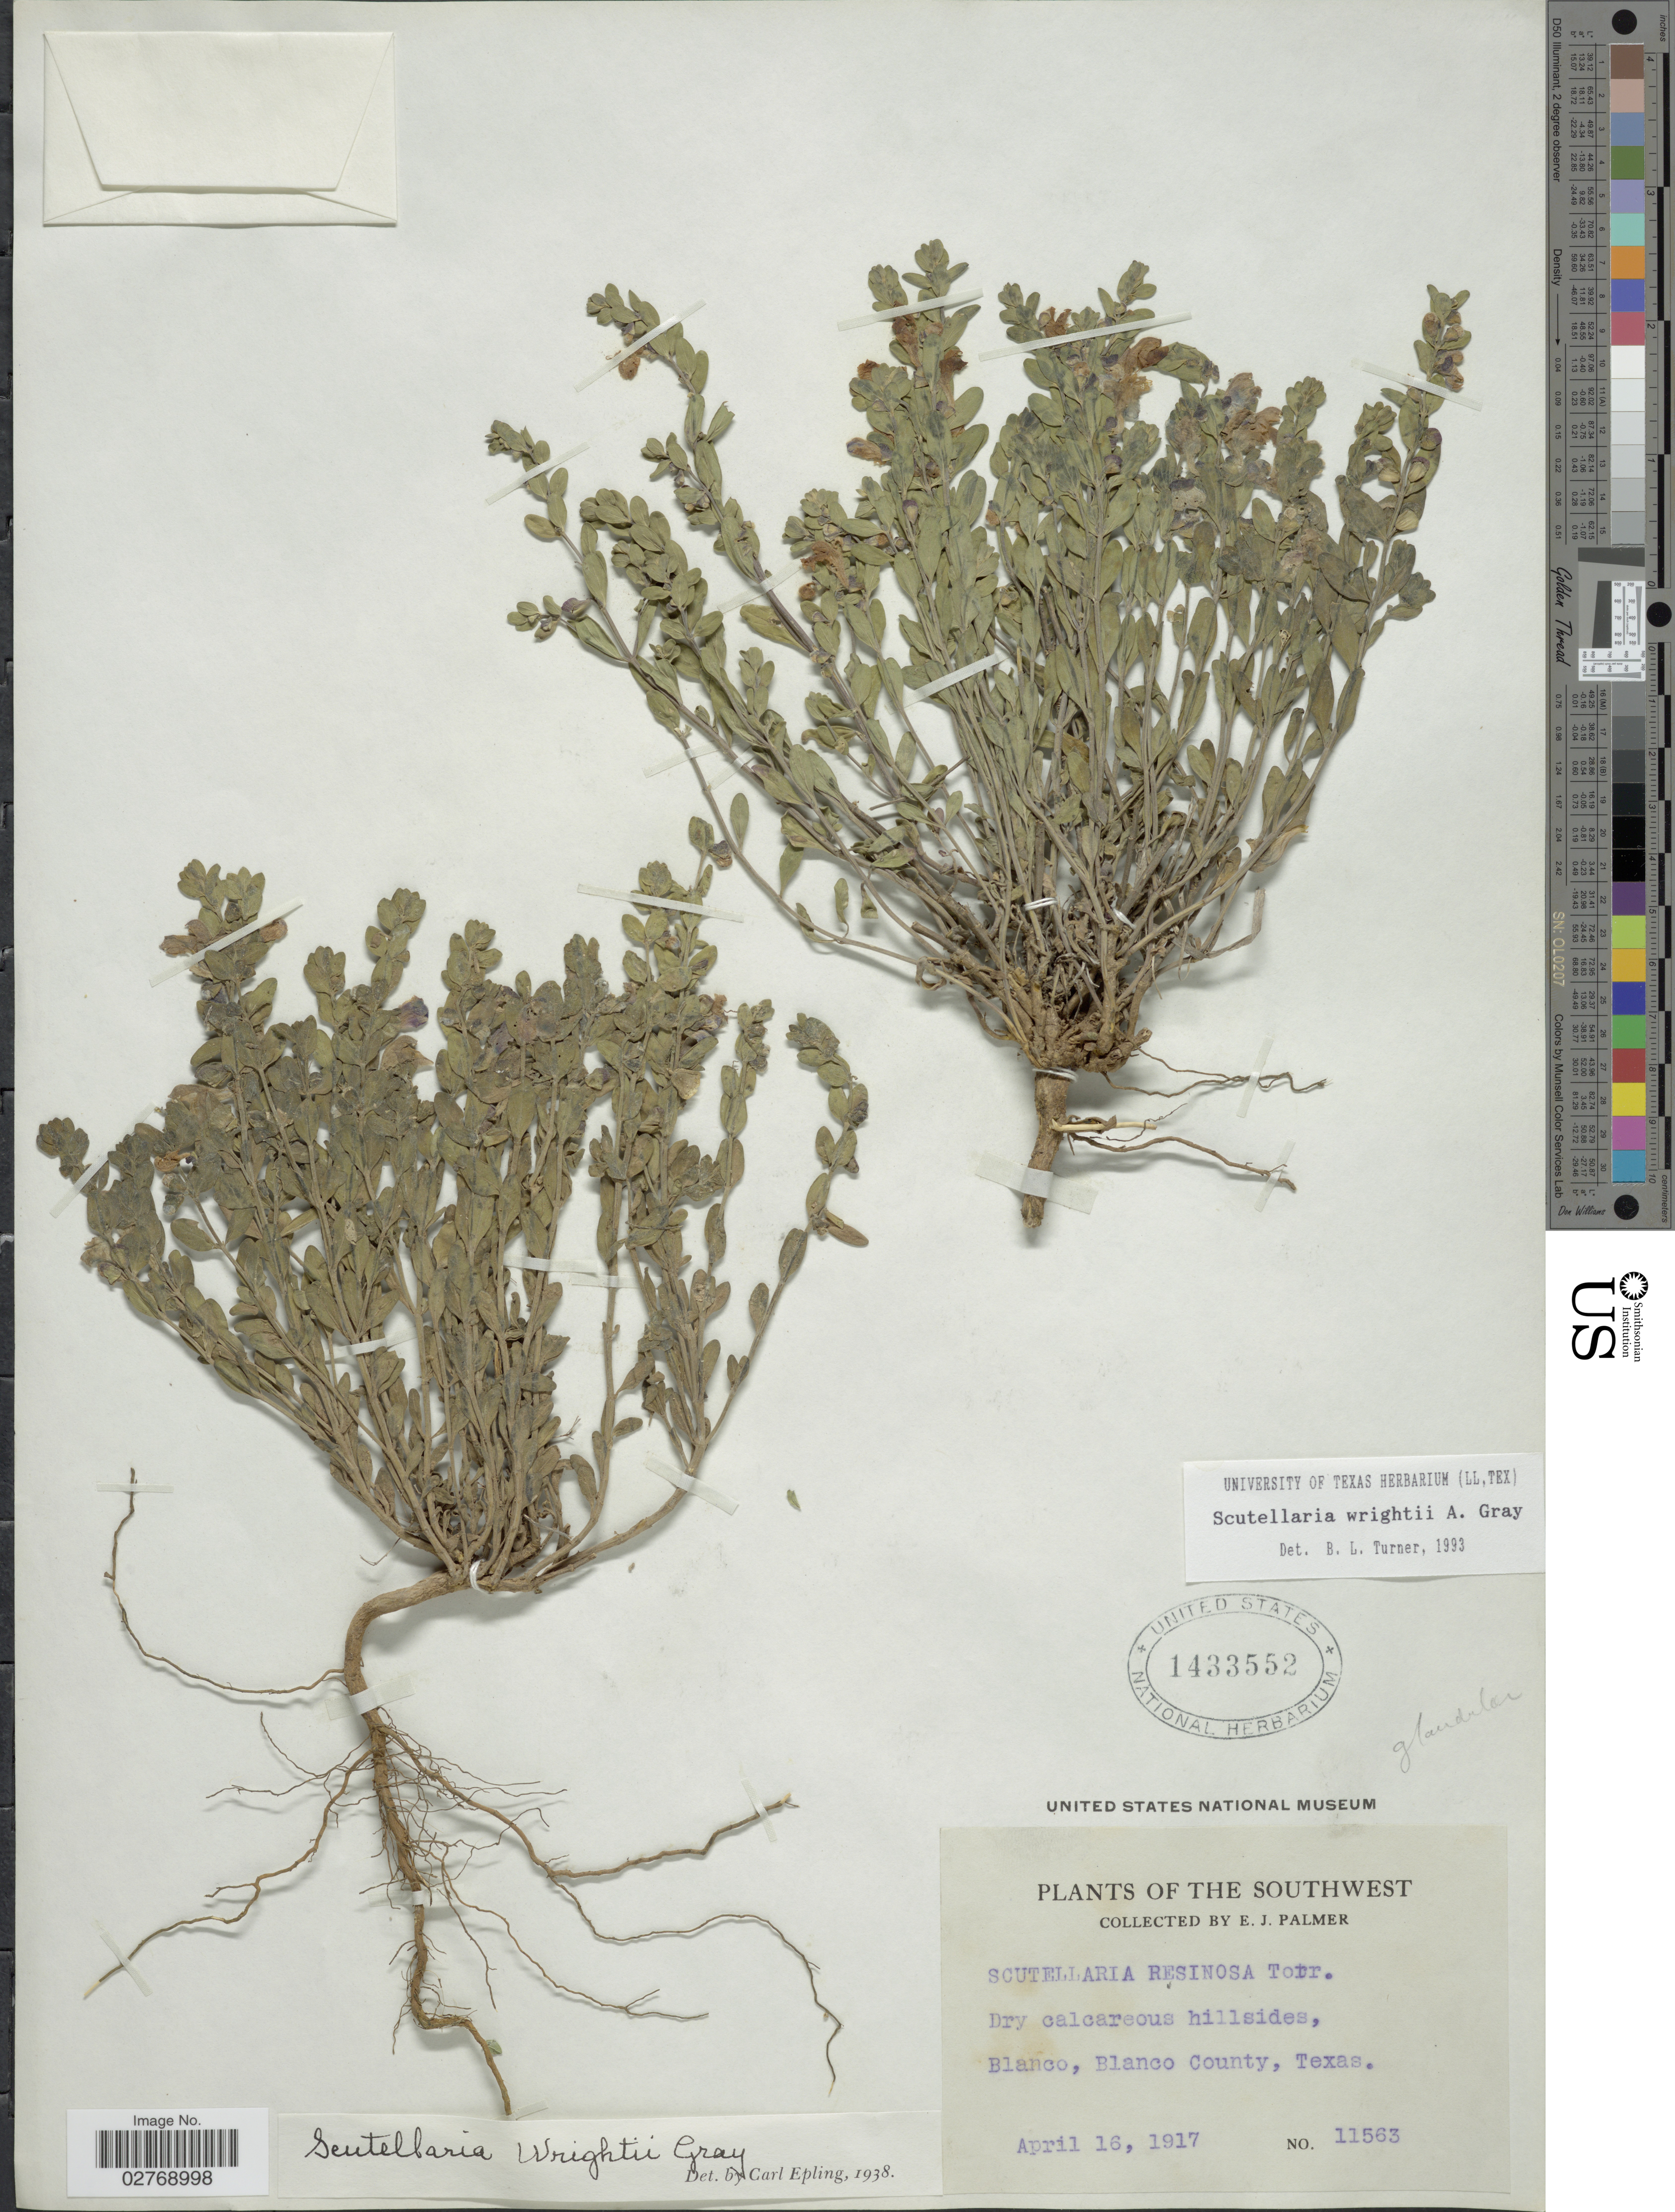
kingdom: Plantae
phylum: Tracheophyta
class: Magnoliopsida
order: Lamiales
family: Lamiaceae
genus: Scutellaria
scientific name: Scutellaria wrightii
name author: A. Gray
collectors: E. J. Palmer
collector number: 11563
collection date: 1917-04-16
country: United States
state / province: Texas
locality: The Southwest, Blanco, Blanco County.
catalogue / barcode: US 1433552